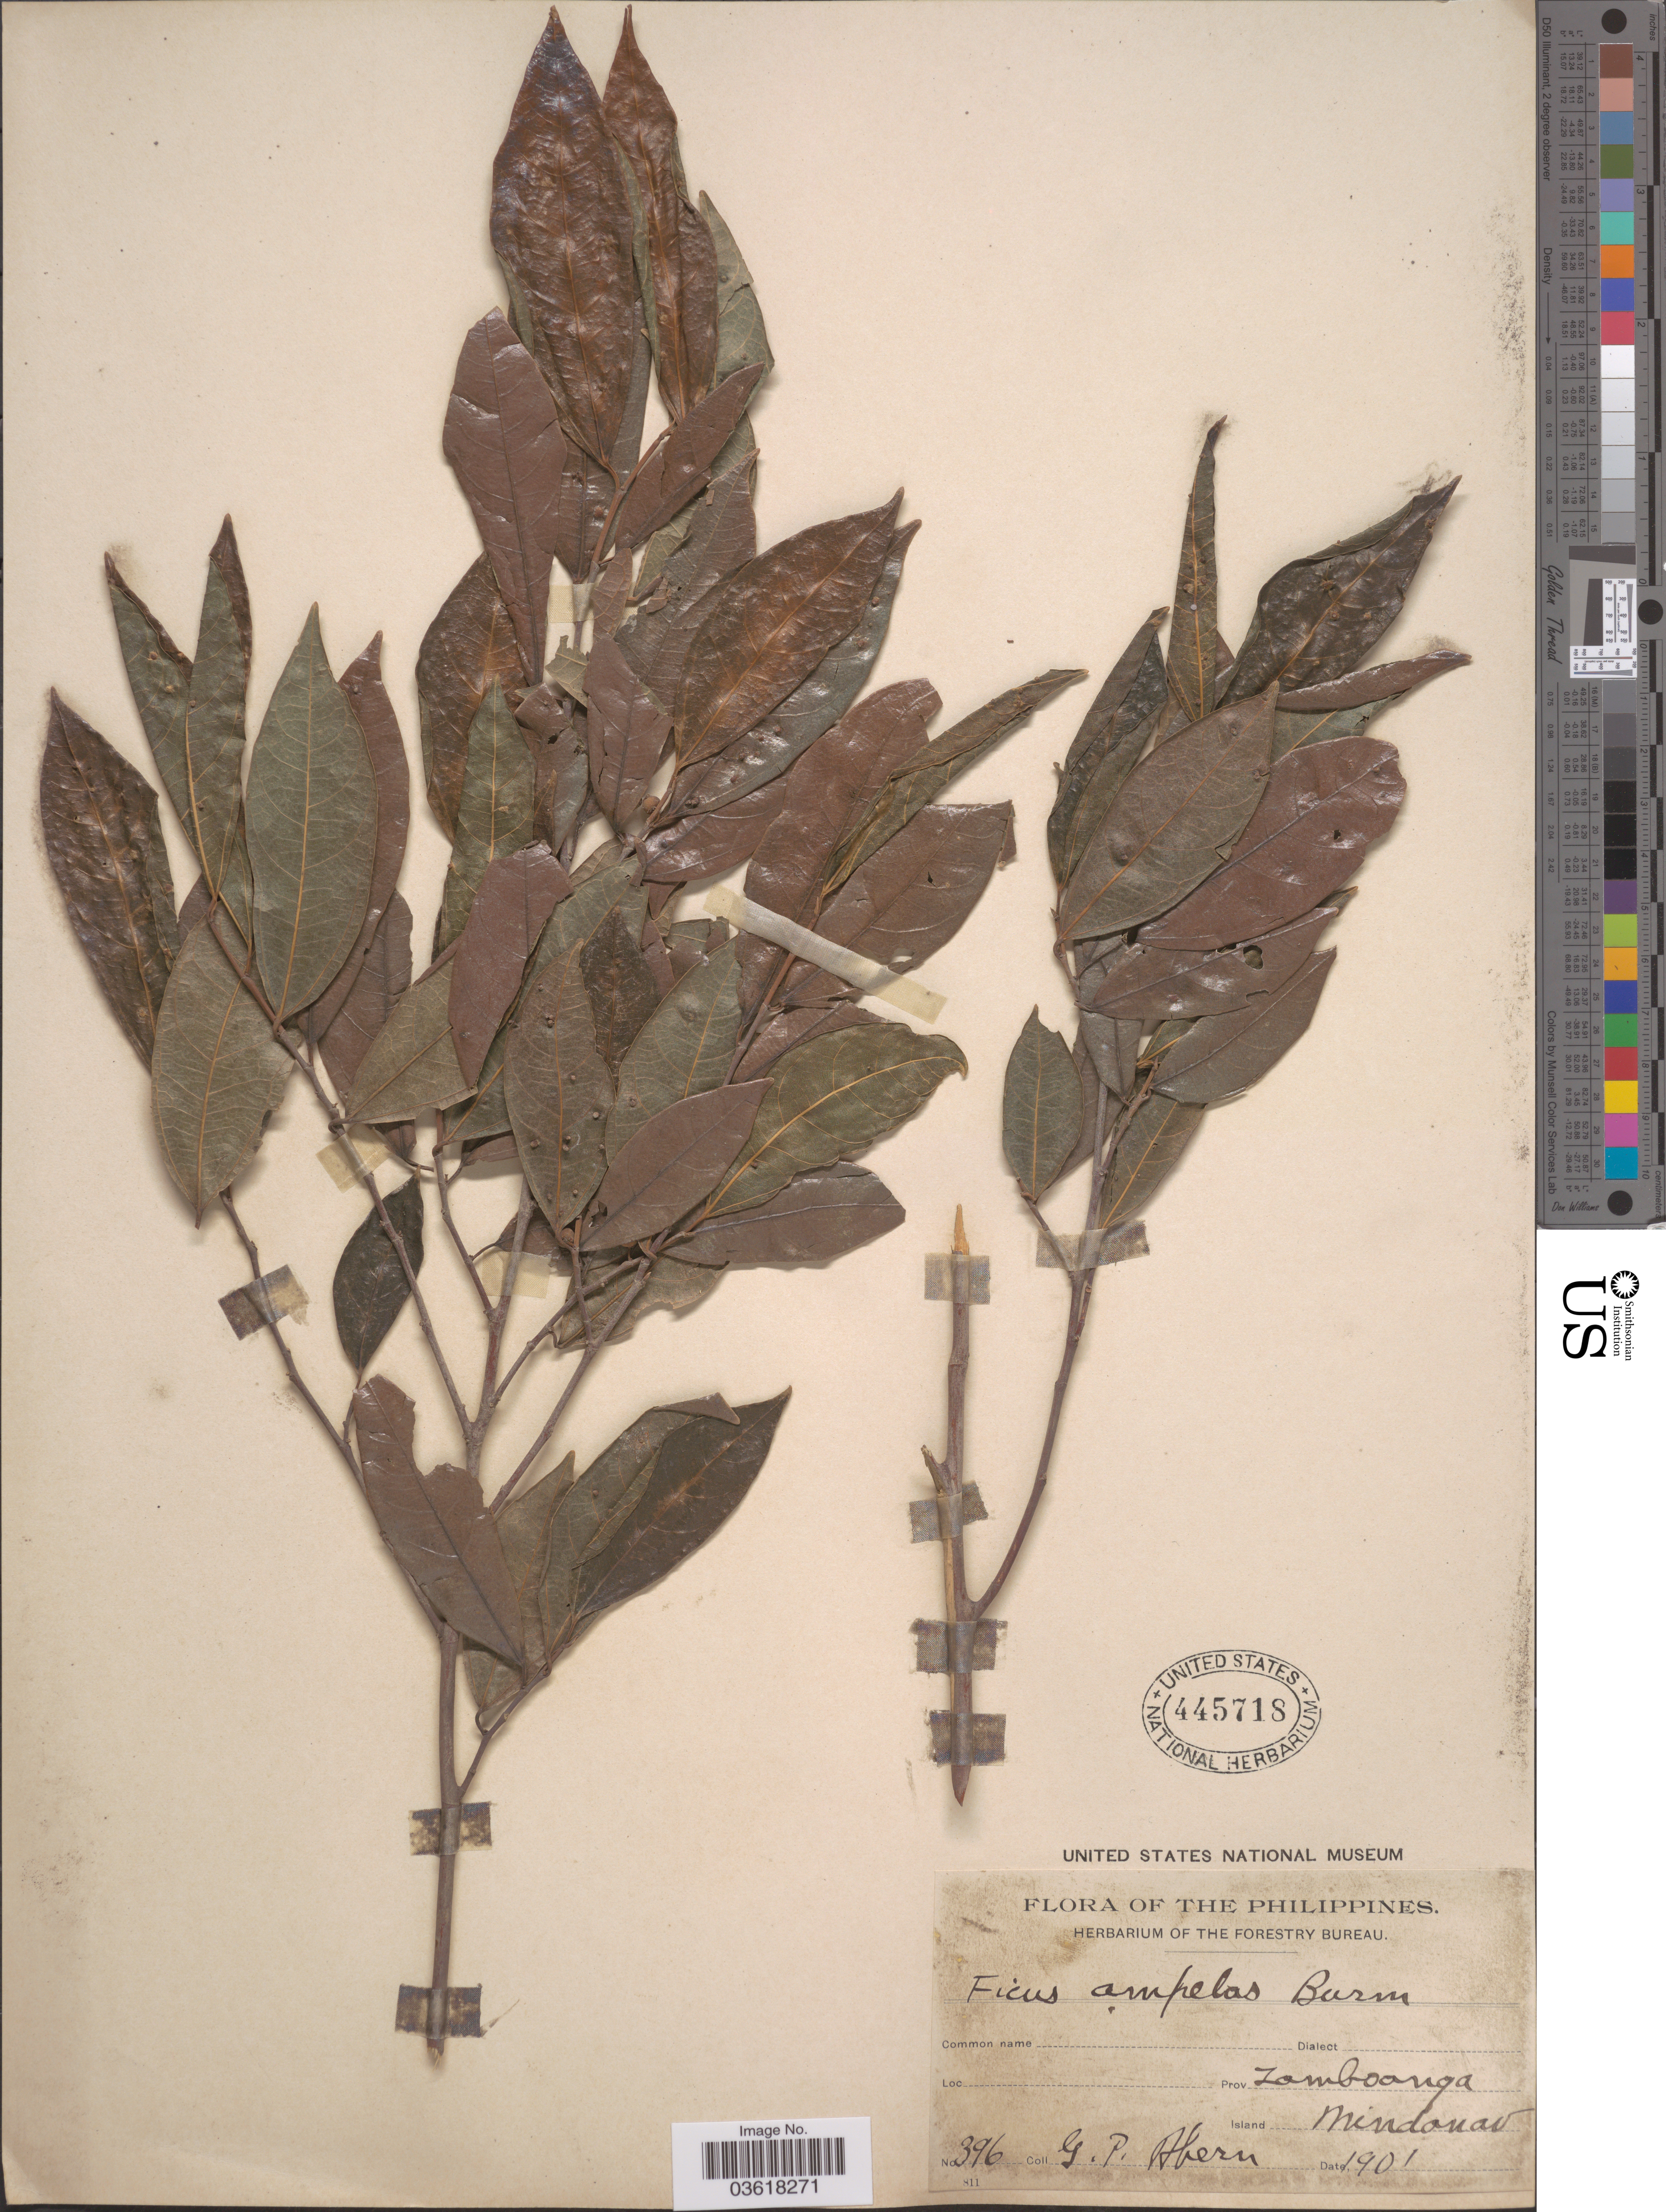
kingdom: Plantae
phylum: Tracheophyta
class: Magnoliopsida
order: Rosales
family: Moraceae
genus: Ficus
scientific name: Ficus ampelos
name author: Burm. f.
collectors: G. Ahern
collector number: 396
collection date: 1901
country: Philippines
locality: Prov. Zamboanga.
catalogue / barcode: US 445718